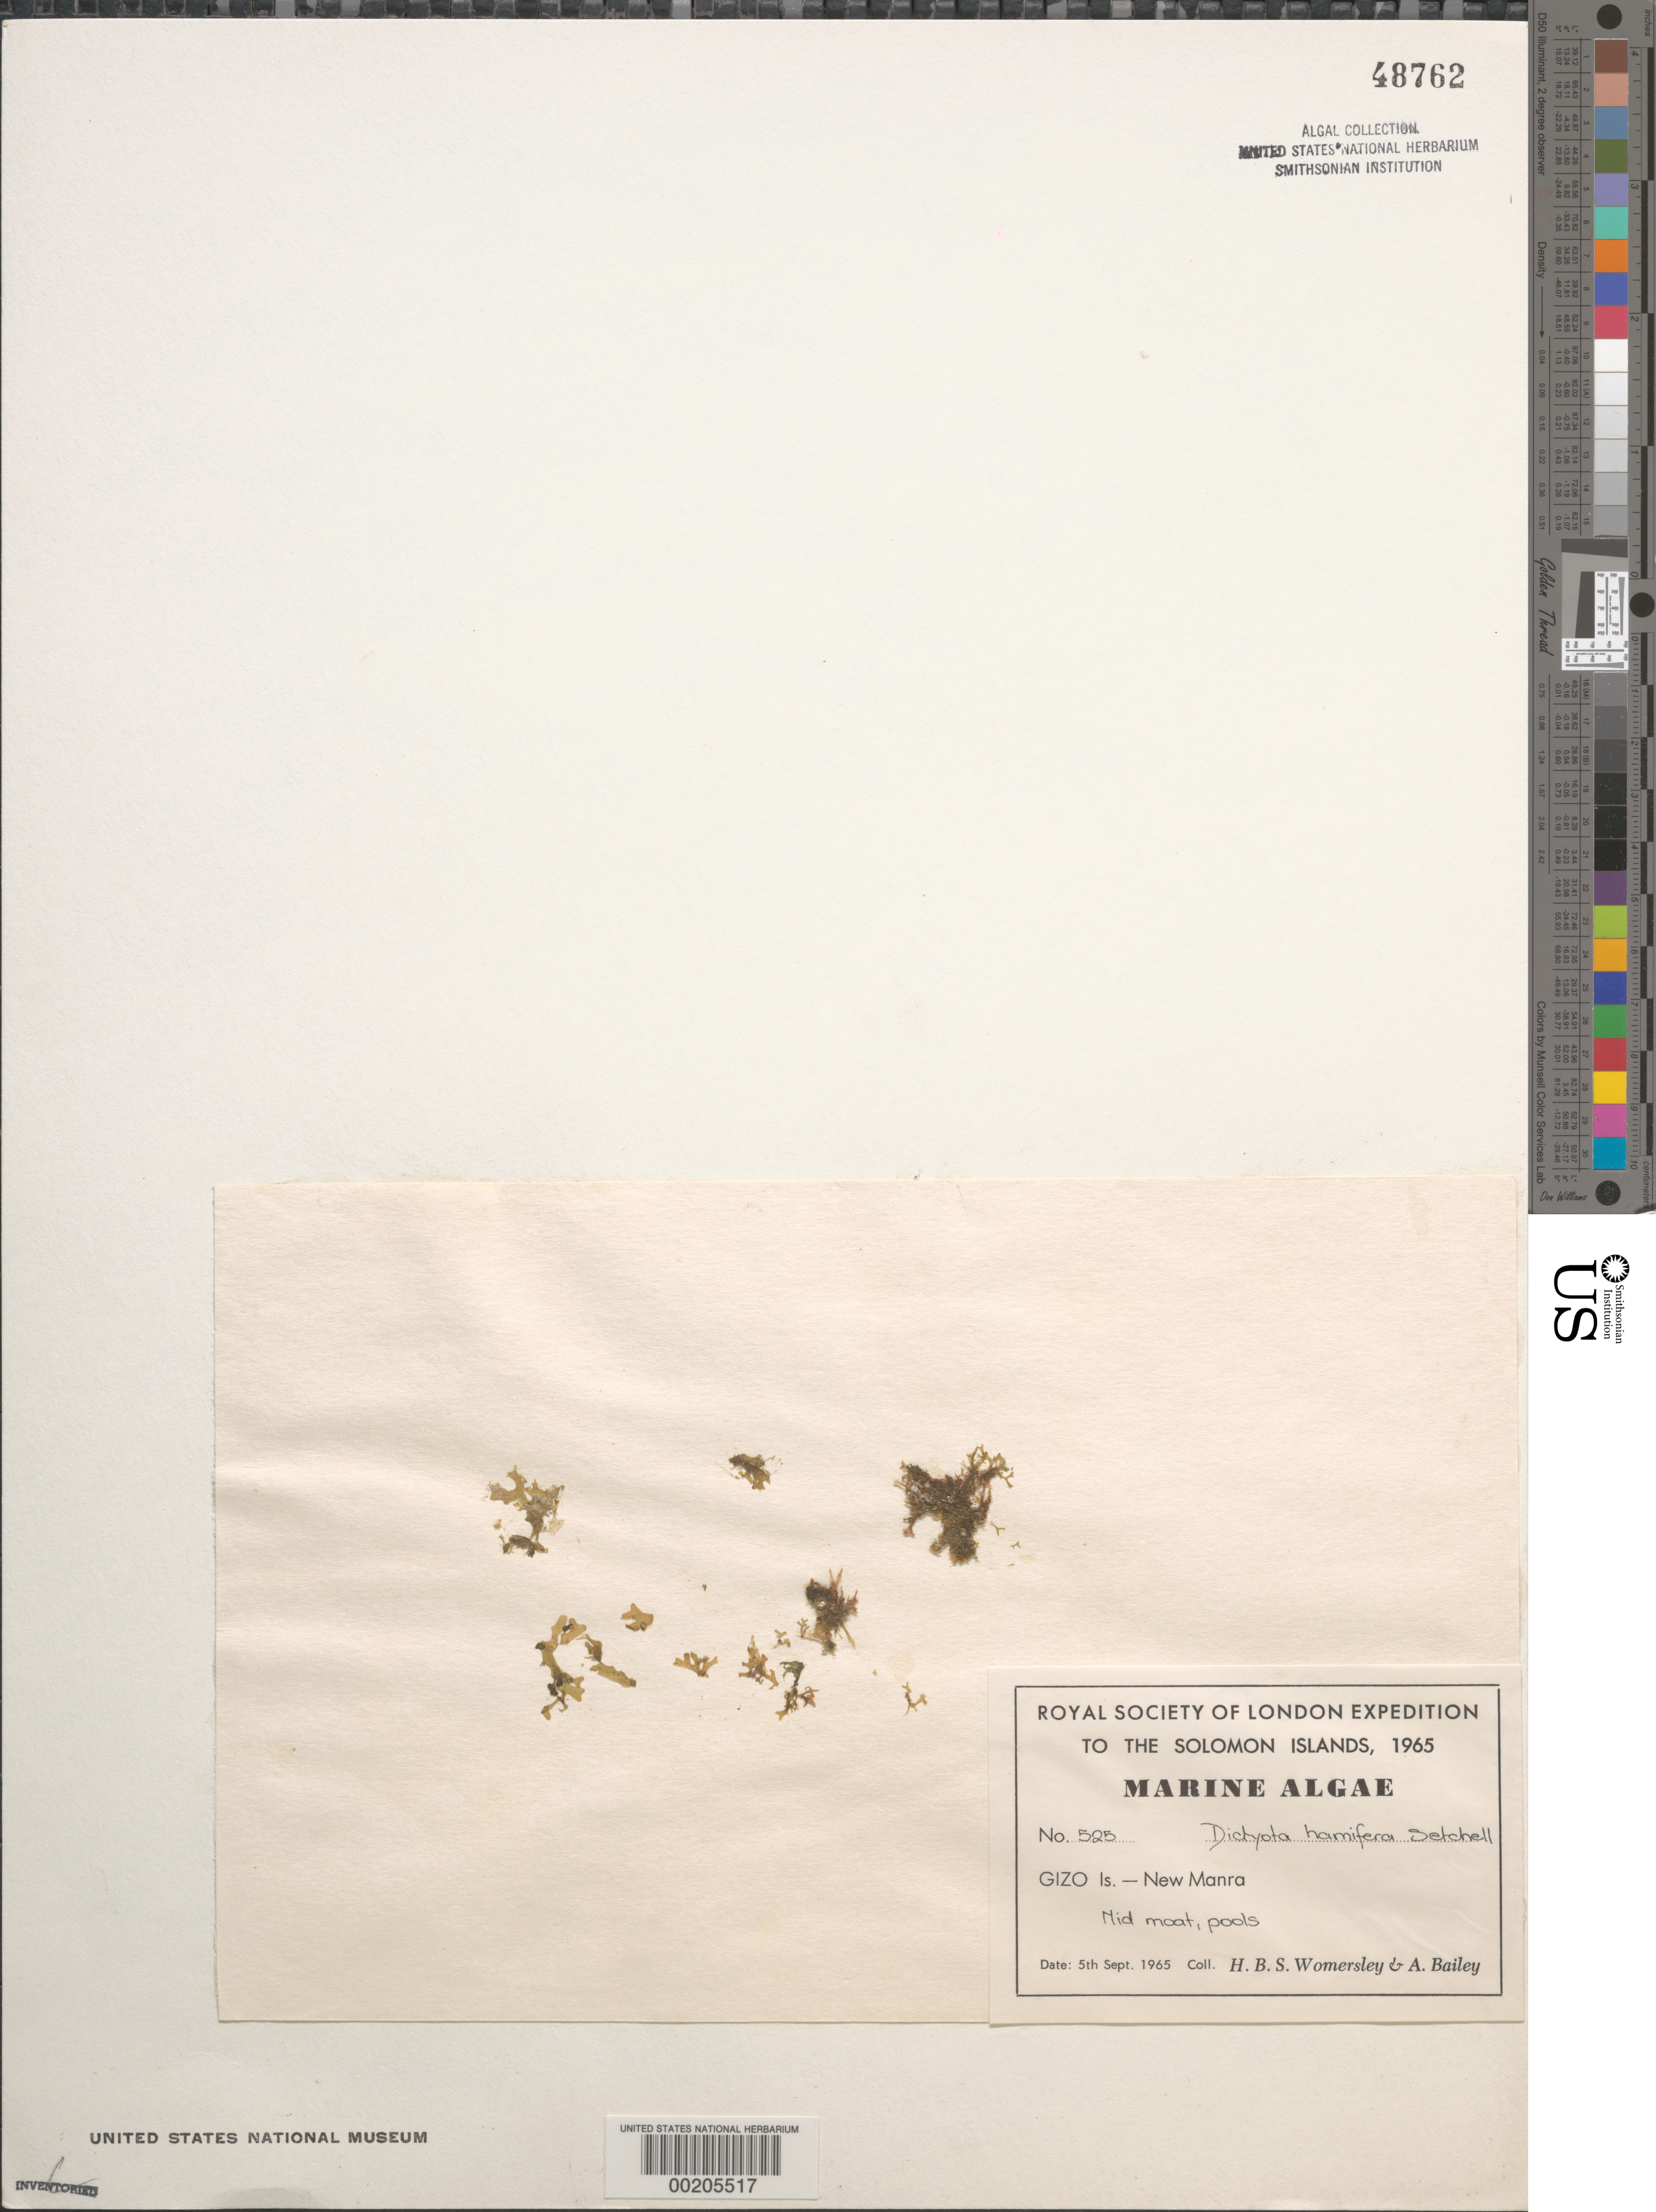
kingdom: Chromista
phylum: Ochrophyta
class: Phaeophyceae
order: Dictyotales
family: Dictyotaceae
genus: Dictyota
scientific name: Dictyota hamifera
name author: Setch.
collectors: H. B. S. Womersley & A. Bailey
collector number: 525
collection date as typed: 05 Sep 1965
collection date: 1965-09-05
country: Solomon Islands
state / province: Western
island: Ghizo [Gizo]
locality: New Manra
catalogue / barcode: US 48762